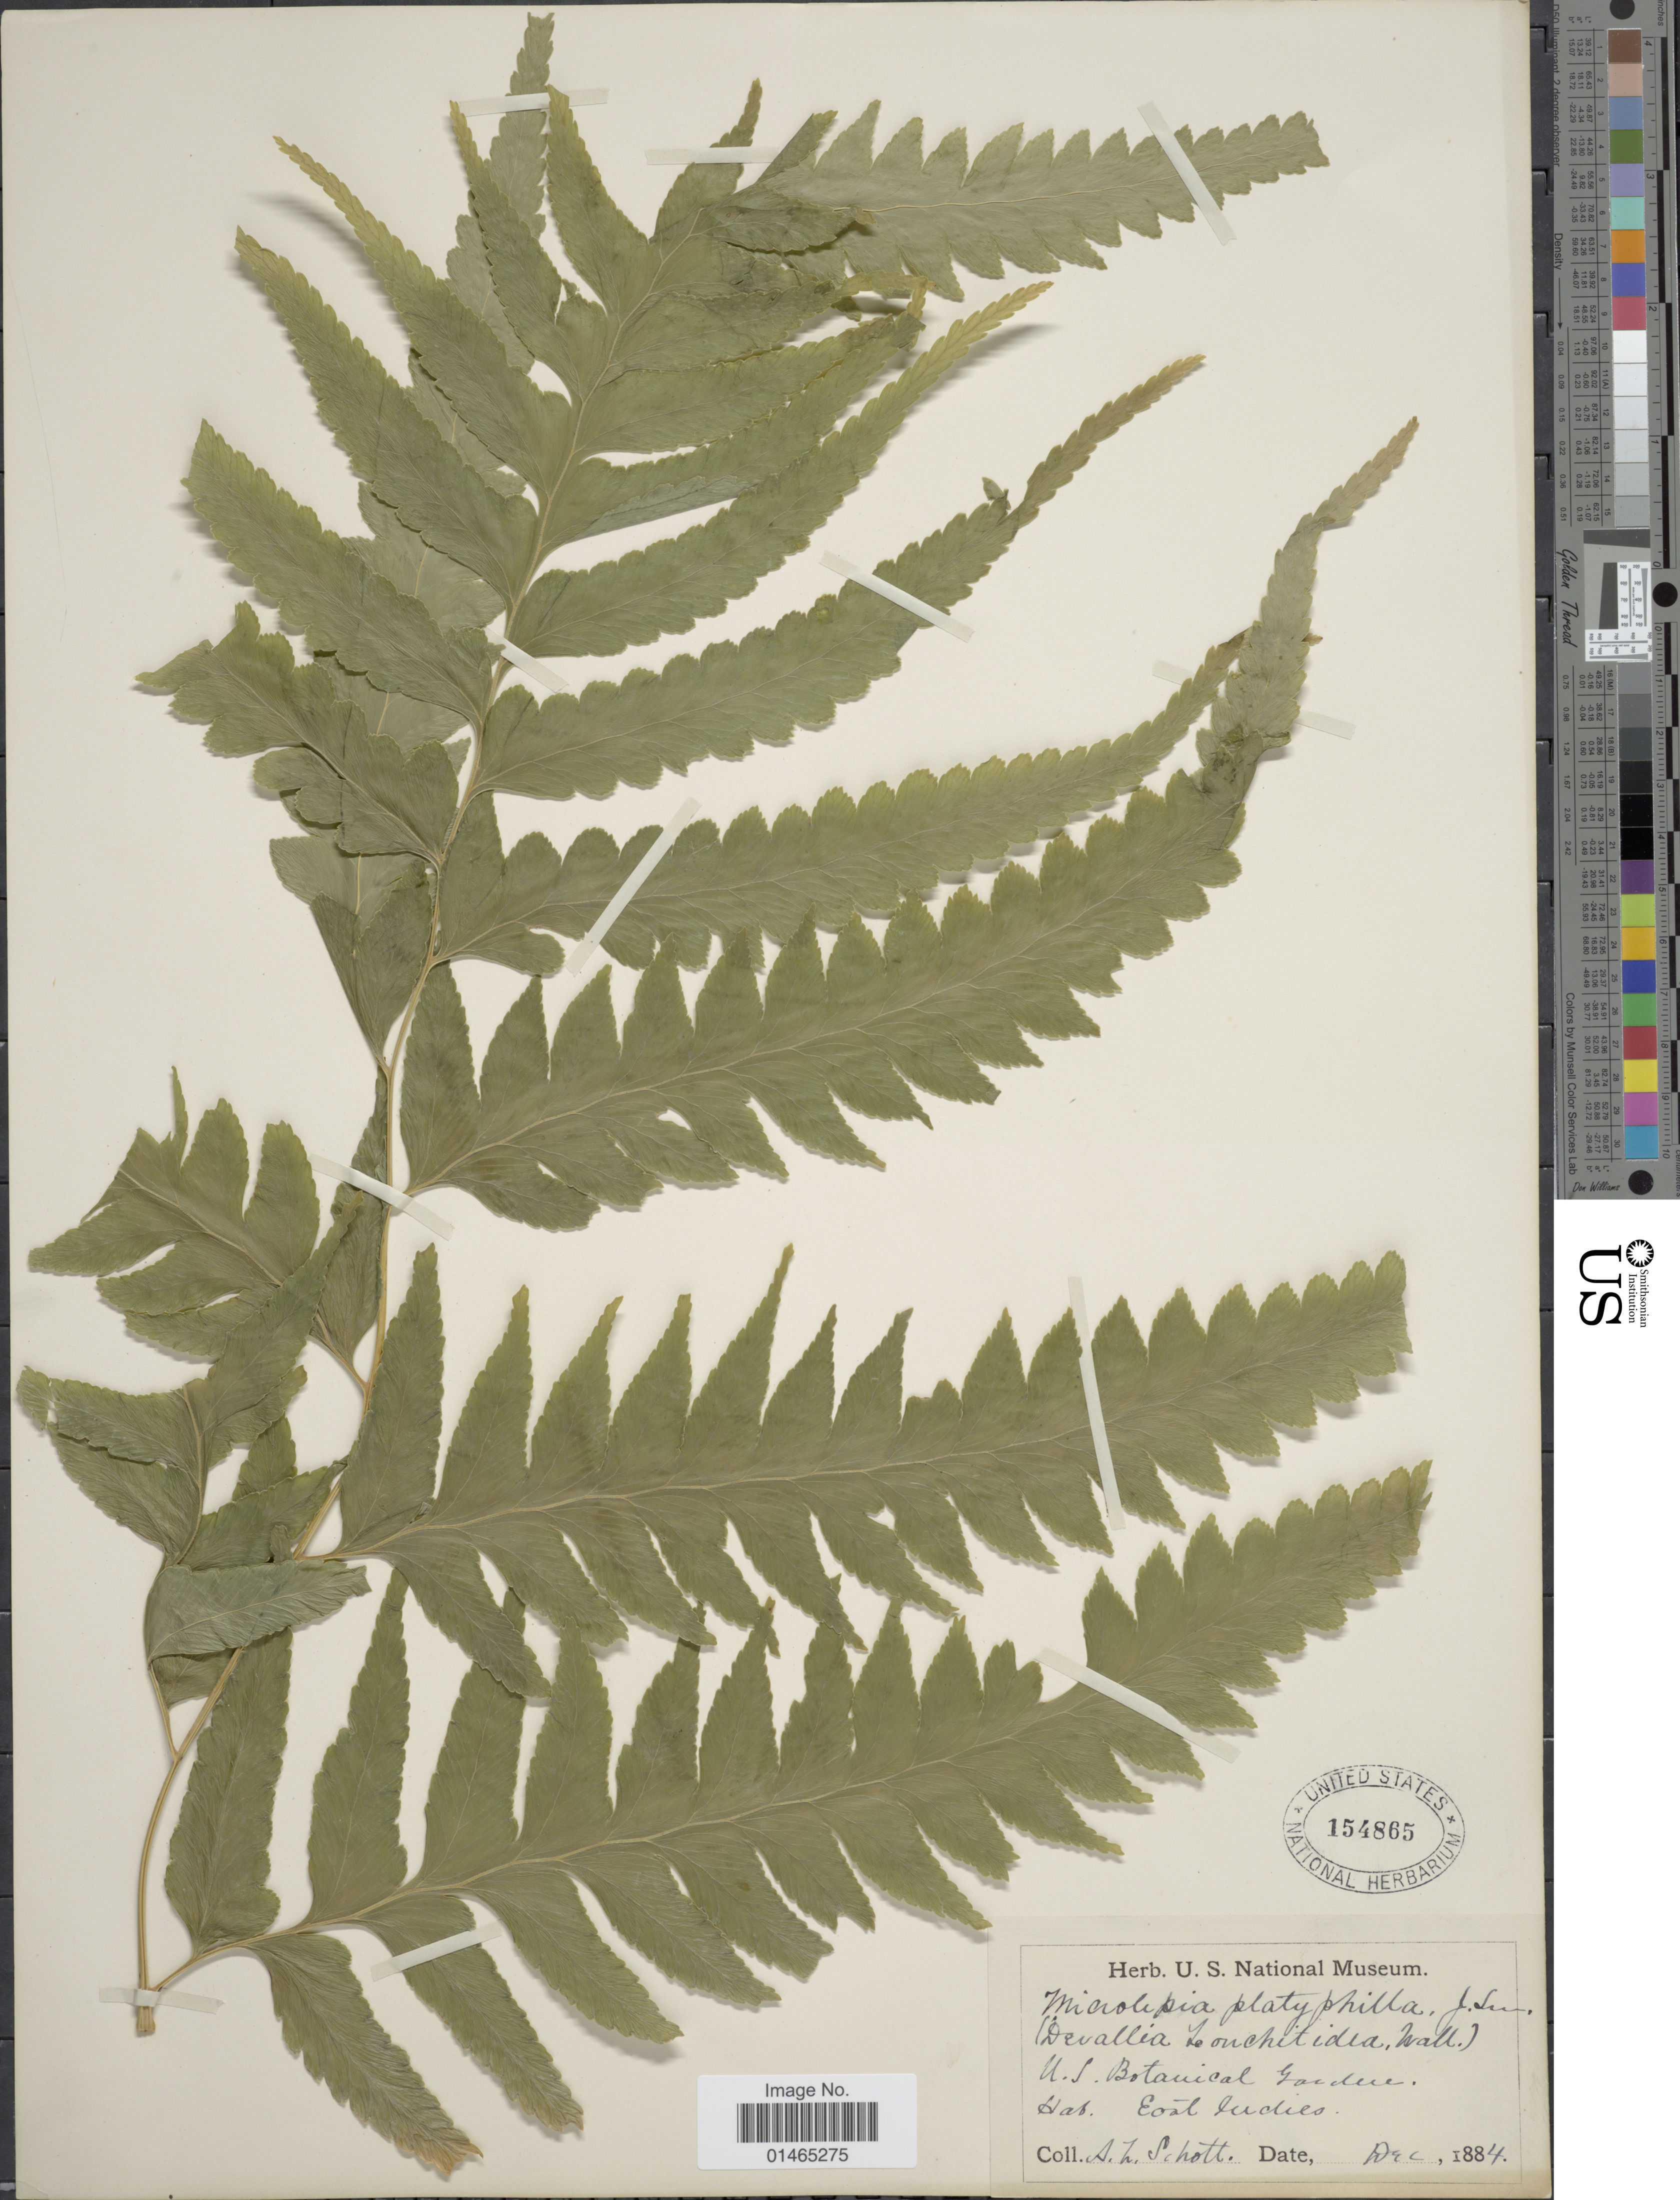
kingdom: Plantae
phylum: Tracheophyta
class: Polypodiopsida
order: Polypodiales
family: Dennstaedtiaceae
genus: Microlepia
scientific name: Microlepia platyphylla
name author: (D. Don) J. Sm.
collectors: A. L. Schott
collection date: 1884-12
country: United States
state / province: District of Columbia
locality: U.S. Botanical Garden, East Indies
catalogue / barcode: US 154865